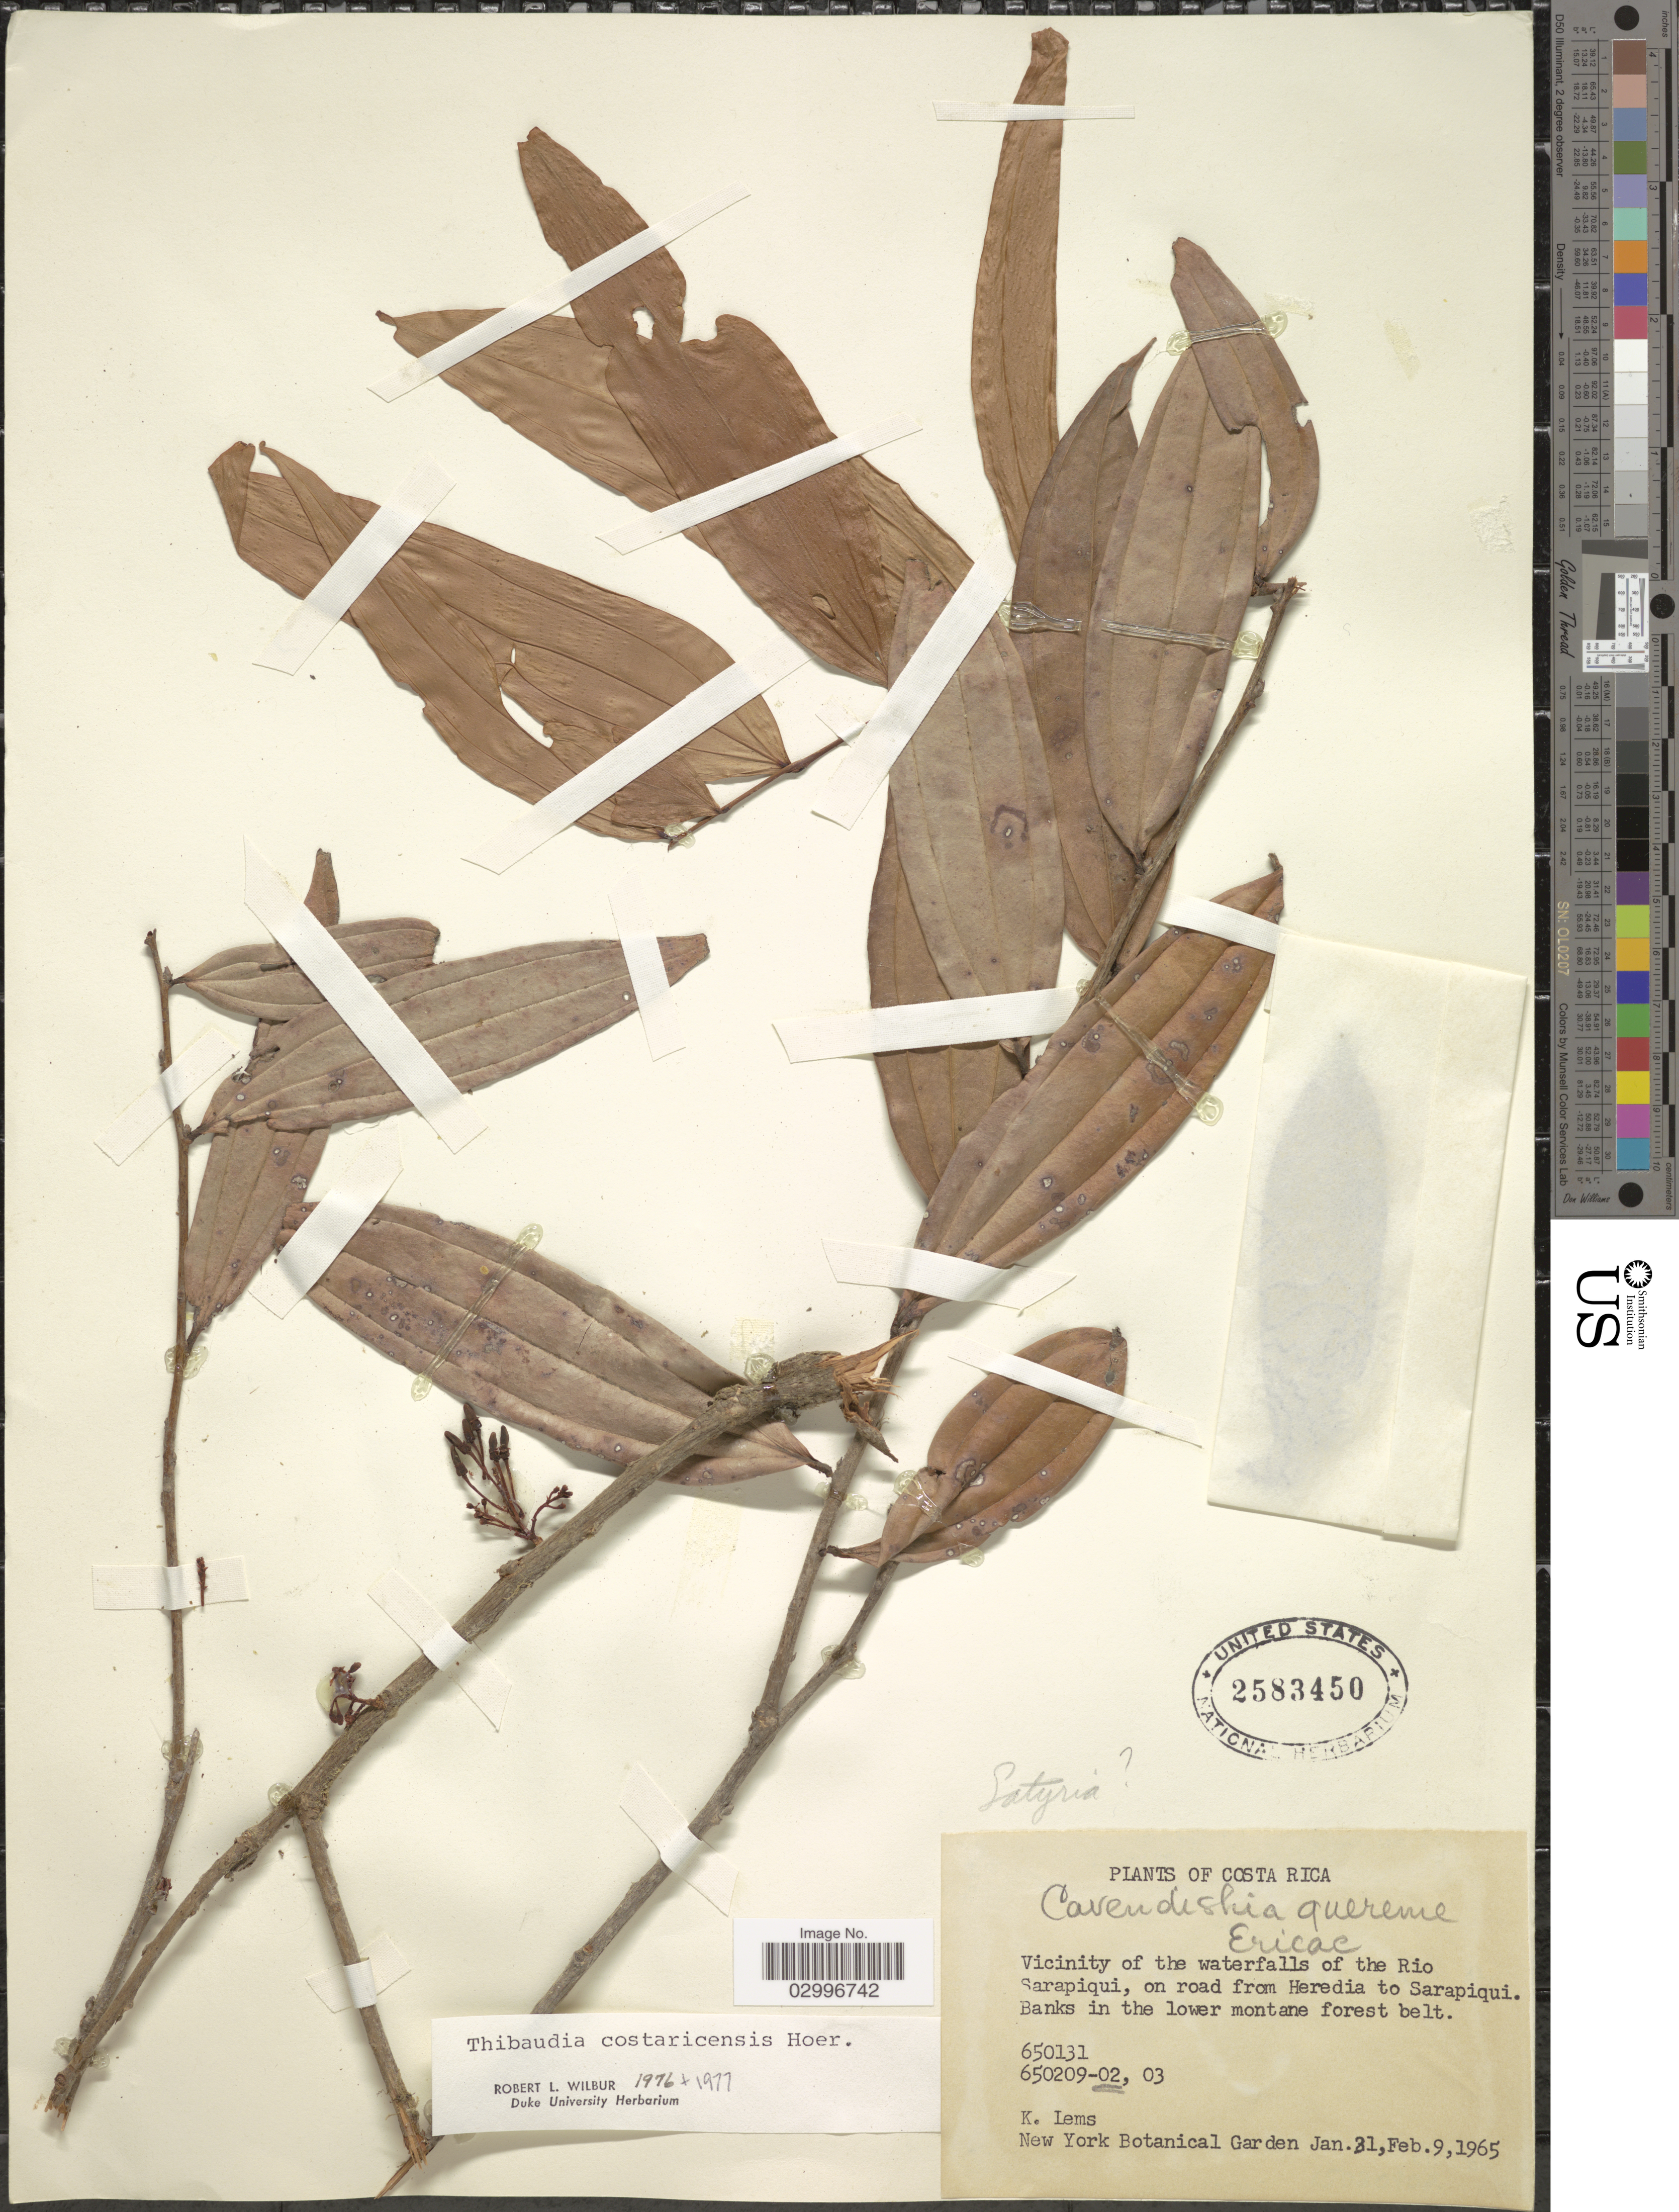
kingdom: Plantae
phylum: Tracheophyta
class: Magnoliopsida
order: Ericales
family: Ericaceae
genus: Thibaudia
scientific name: Thibaudia costaricensis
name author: Hoerold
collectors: K. Lems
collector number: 650209-02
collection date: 1965-01-31/1965-02-09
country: Costa Rica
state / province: Heredia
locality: Vicinity of the waterfalls of the Rio Sarapiqui, on road from Heredia to Sarapiqui. Banks in the lower montane forest belt.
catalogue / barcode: US 2583450